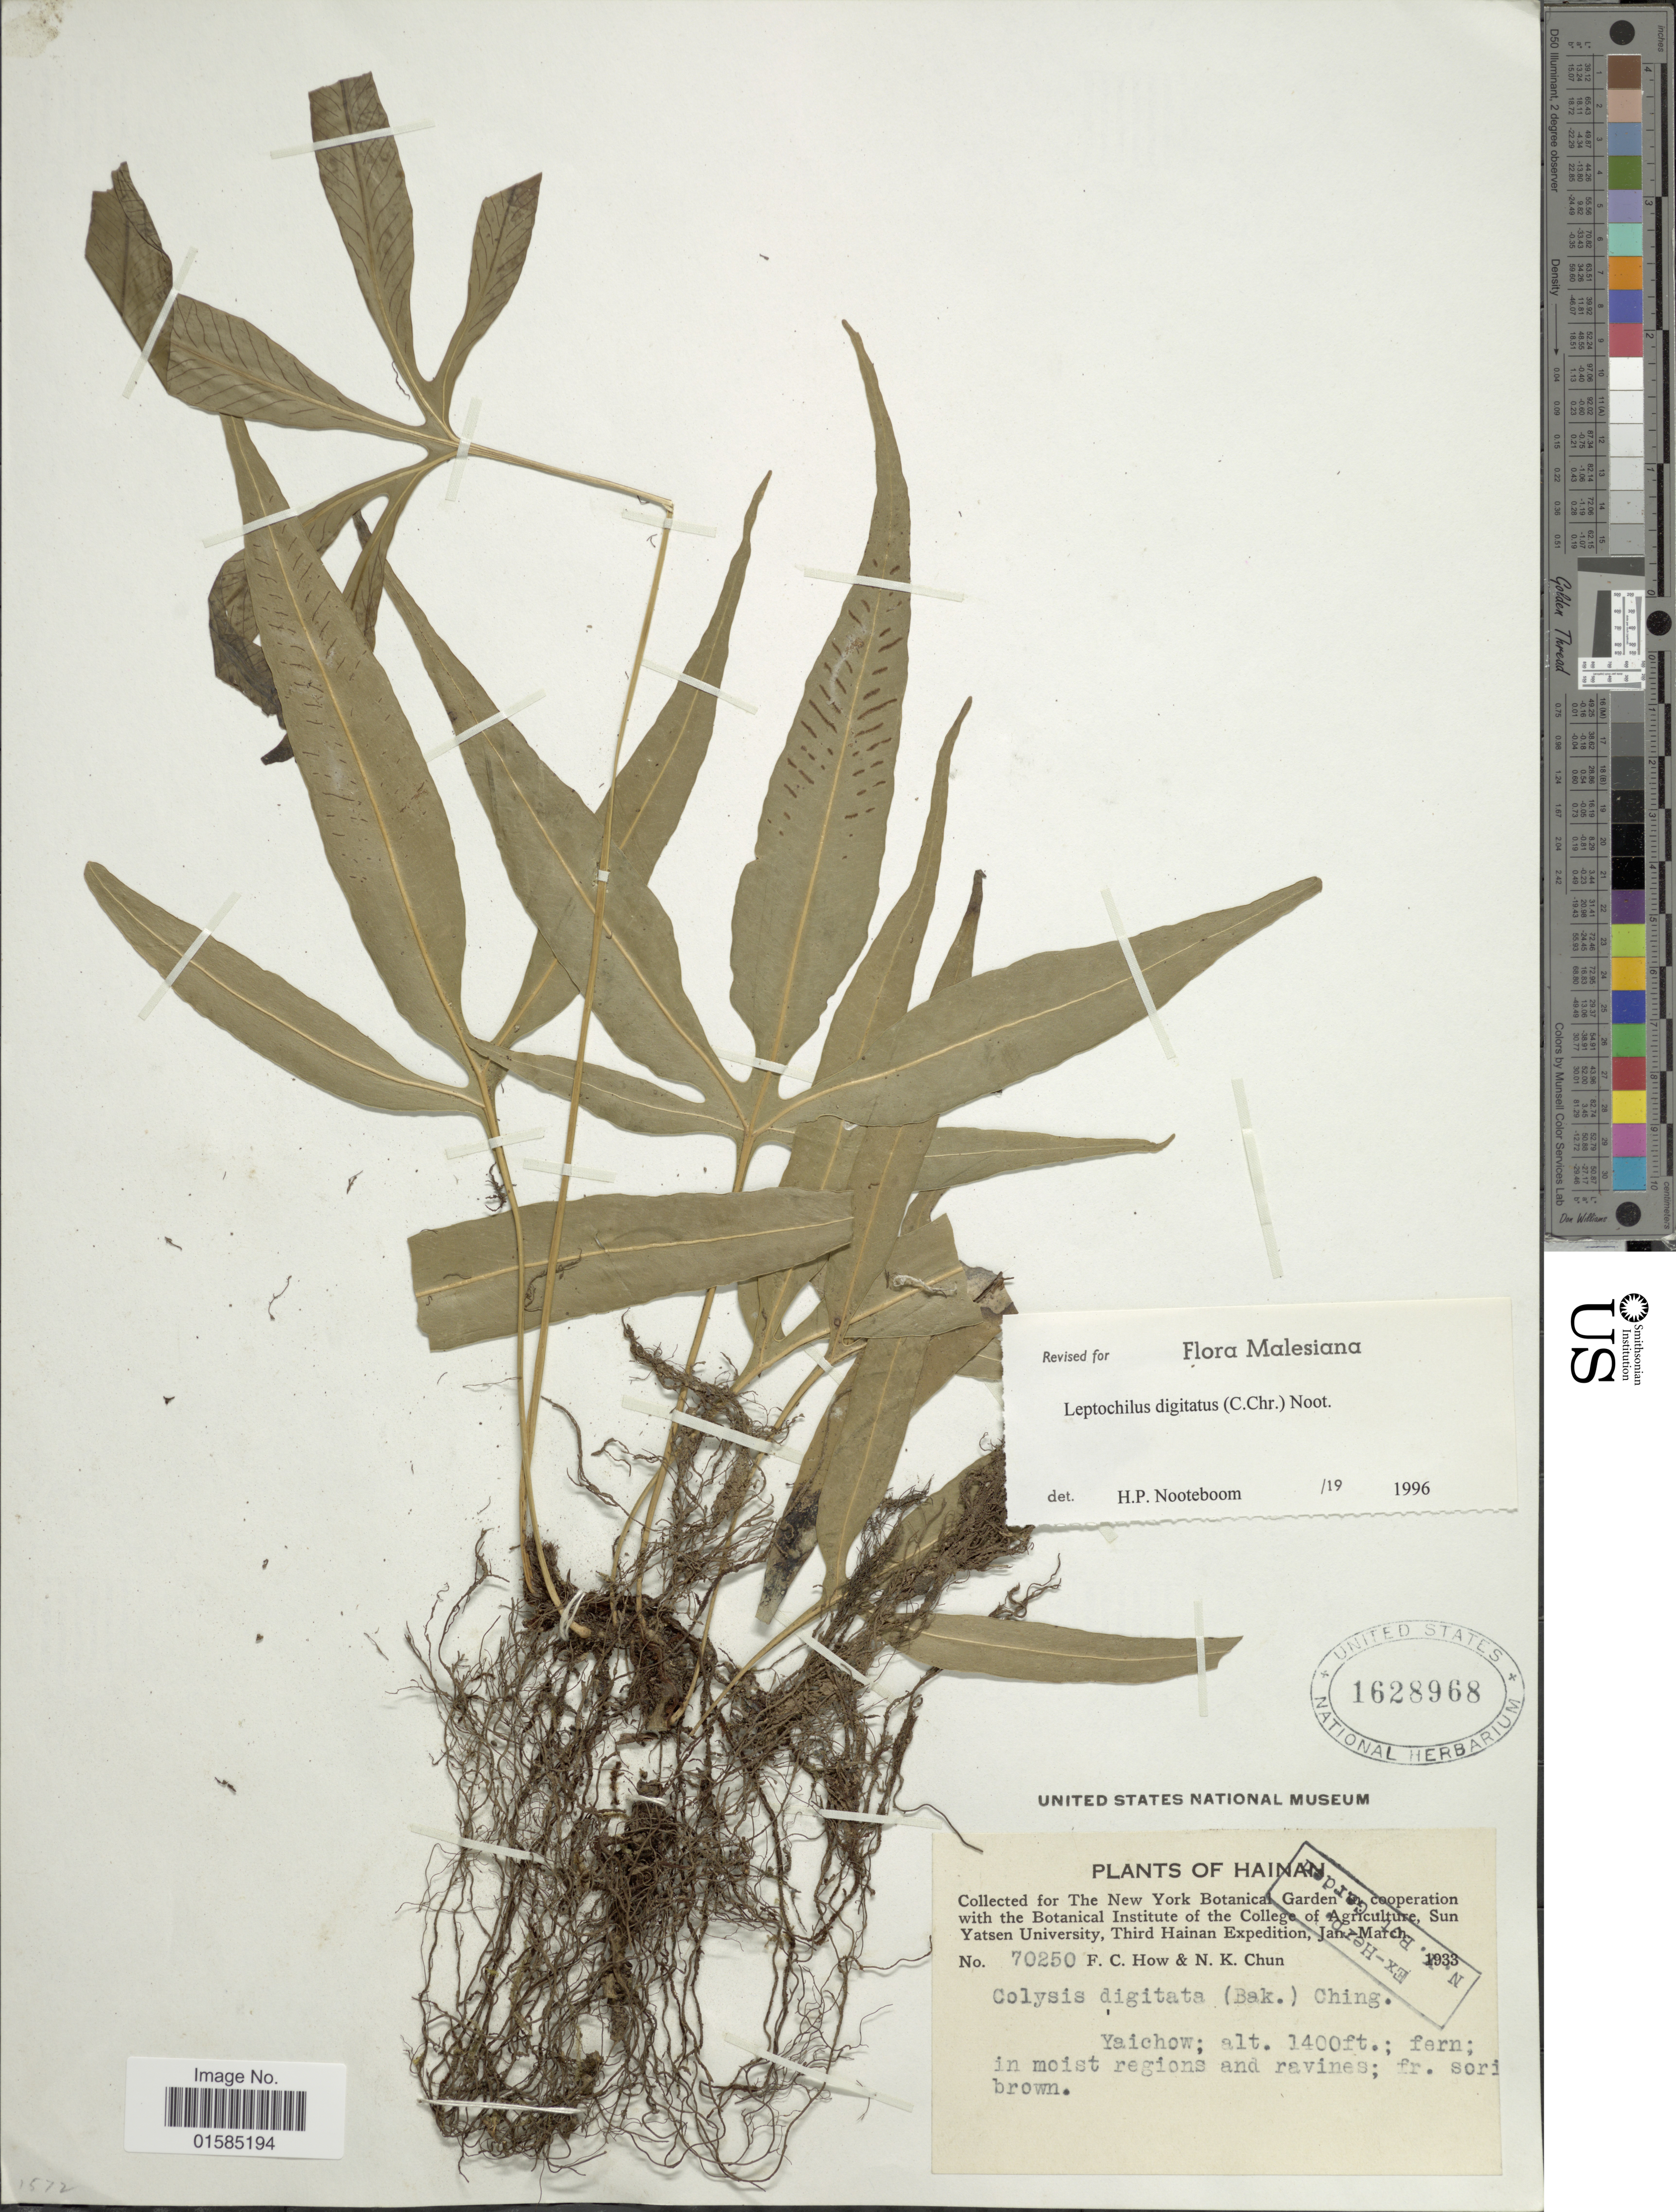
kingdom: Plantae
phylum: Tracheophyta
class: Polypodiopsida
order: Polypodiales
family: Polypodiaceae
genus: Leptochilus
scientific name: Leptochilus digitatus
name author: (Baker) Noot.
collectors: F. C. How & N. K. Chun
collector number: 70250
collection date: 1933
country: China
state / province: Hainan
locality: Hainan, Yaichow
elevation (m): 427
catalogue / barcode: US 1628968